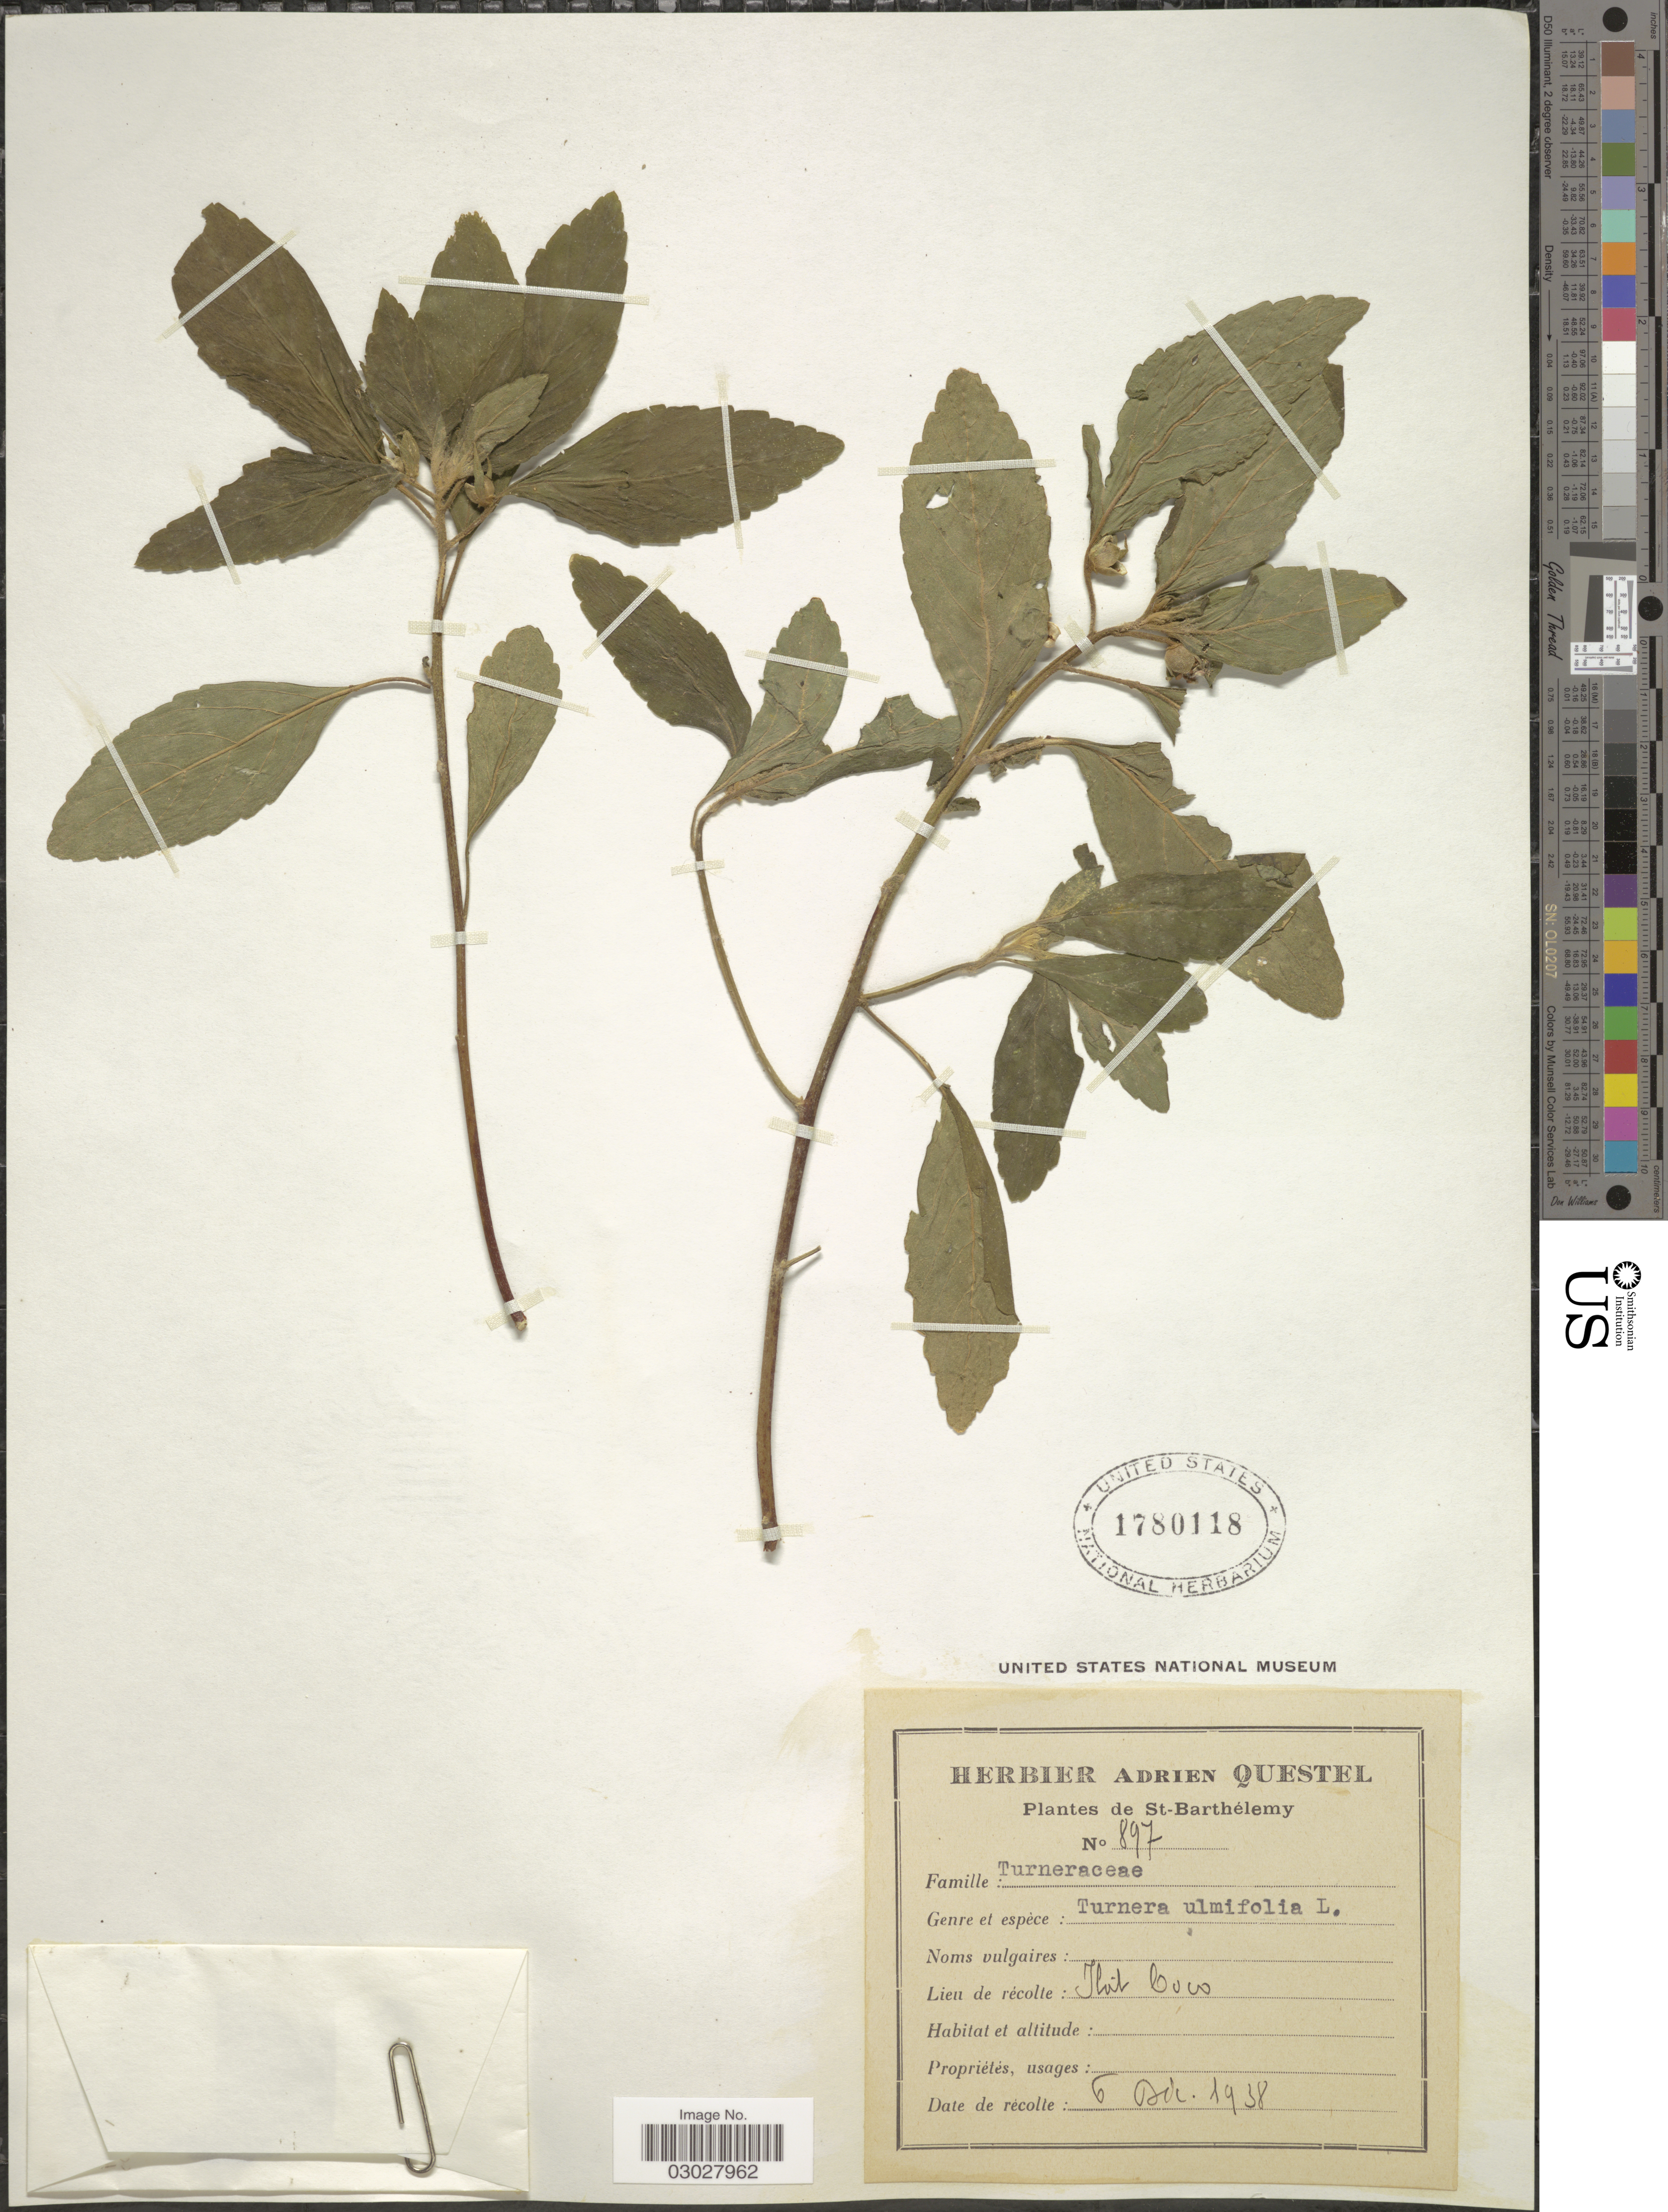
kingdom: Plantae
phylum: Tracheophyta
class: Magnoliopsida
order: Malpighiales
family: Turneraceae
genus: Turnera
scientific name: Turnera ulmifolia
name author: L.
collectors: A. Questel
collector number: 897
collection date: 1938-12-06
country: Saint Barthélemy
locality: Ilot Coco.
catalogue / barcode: US 1780118